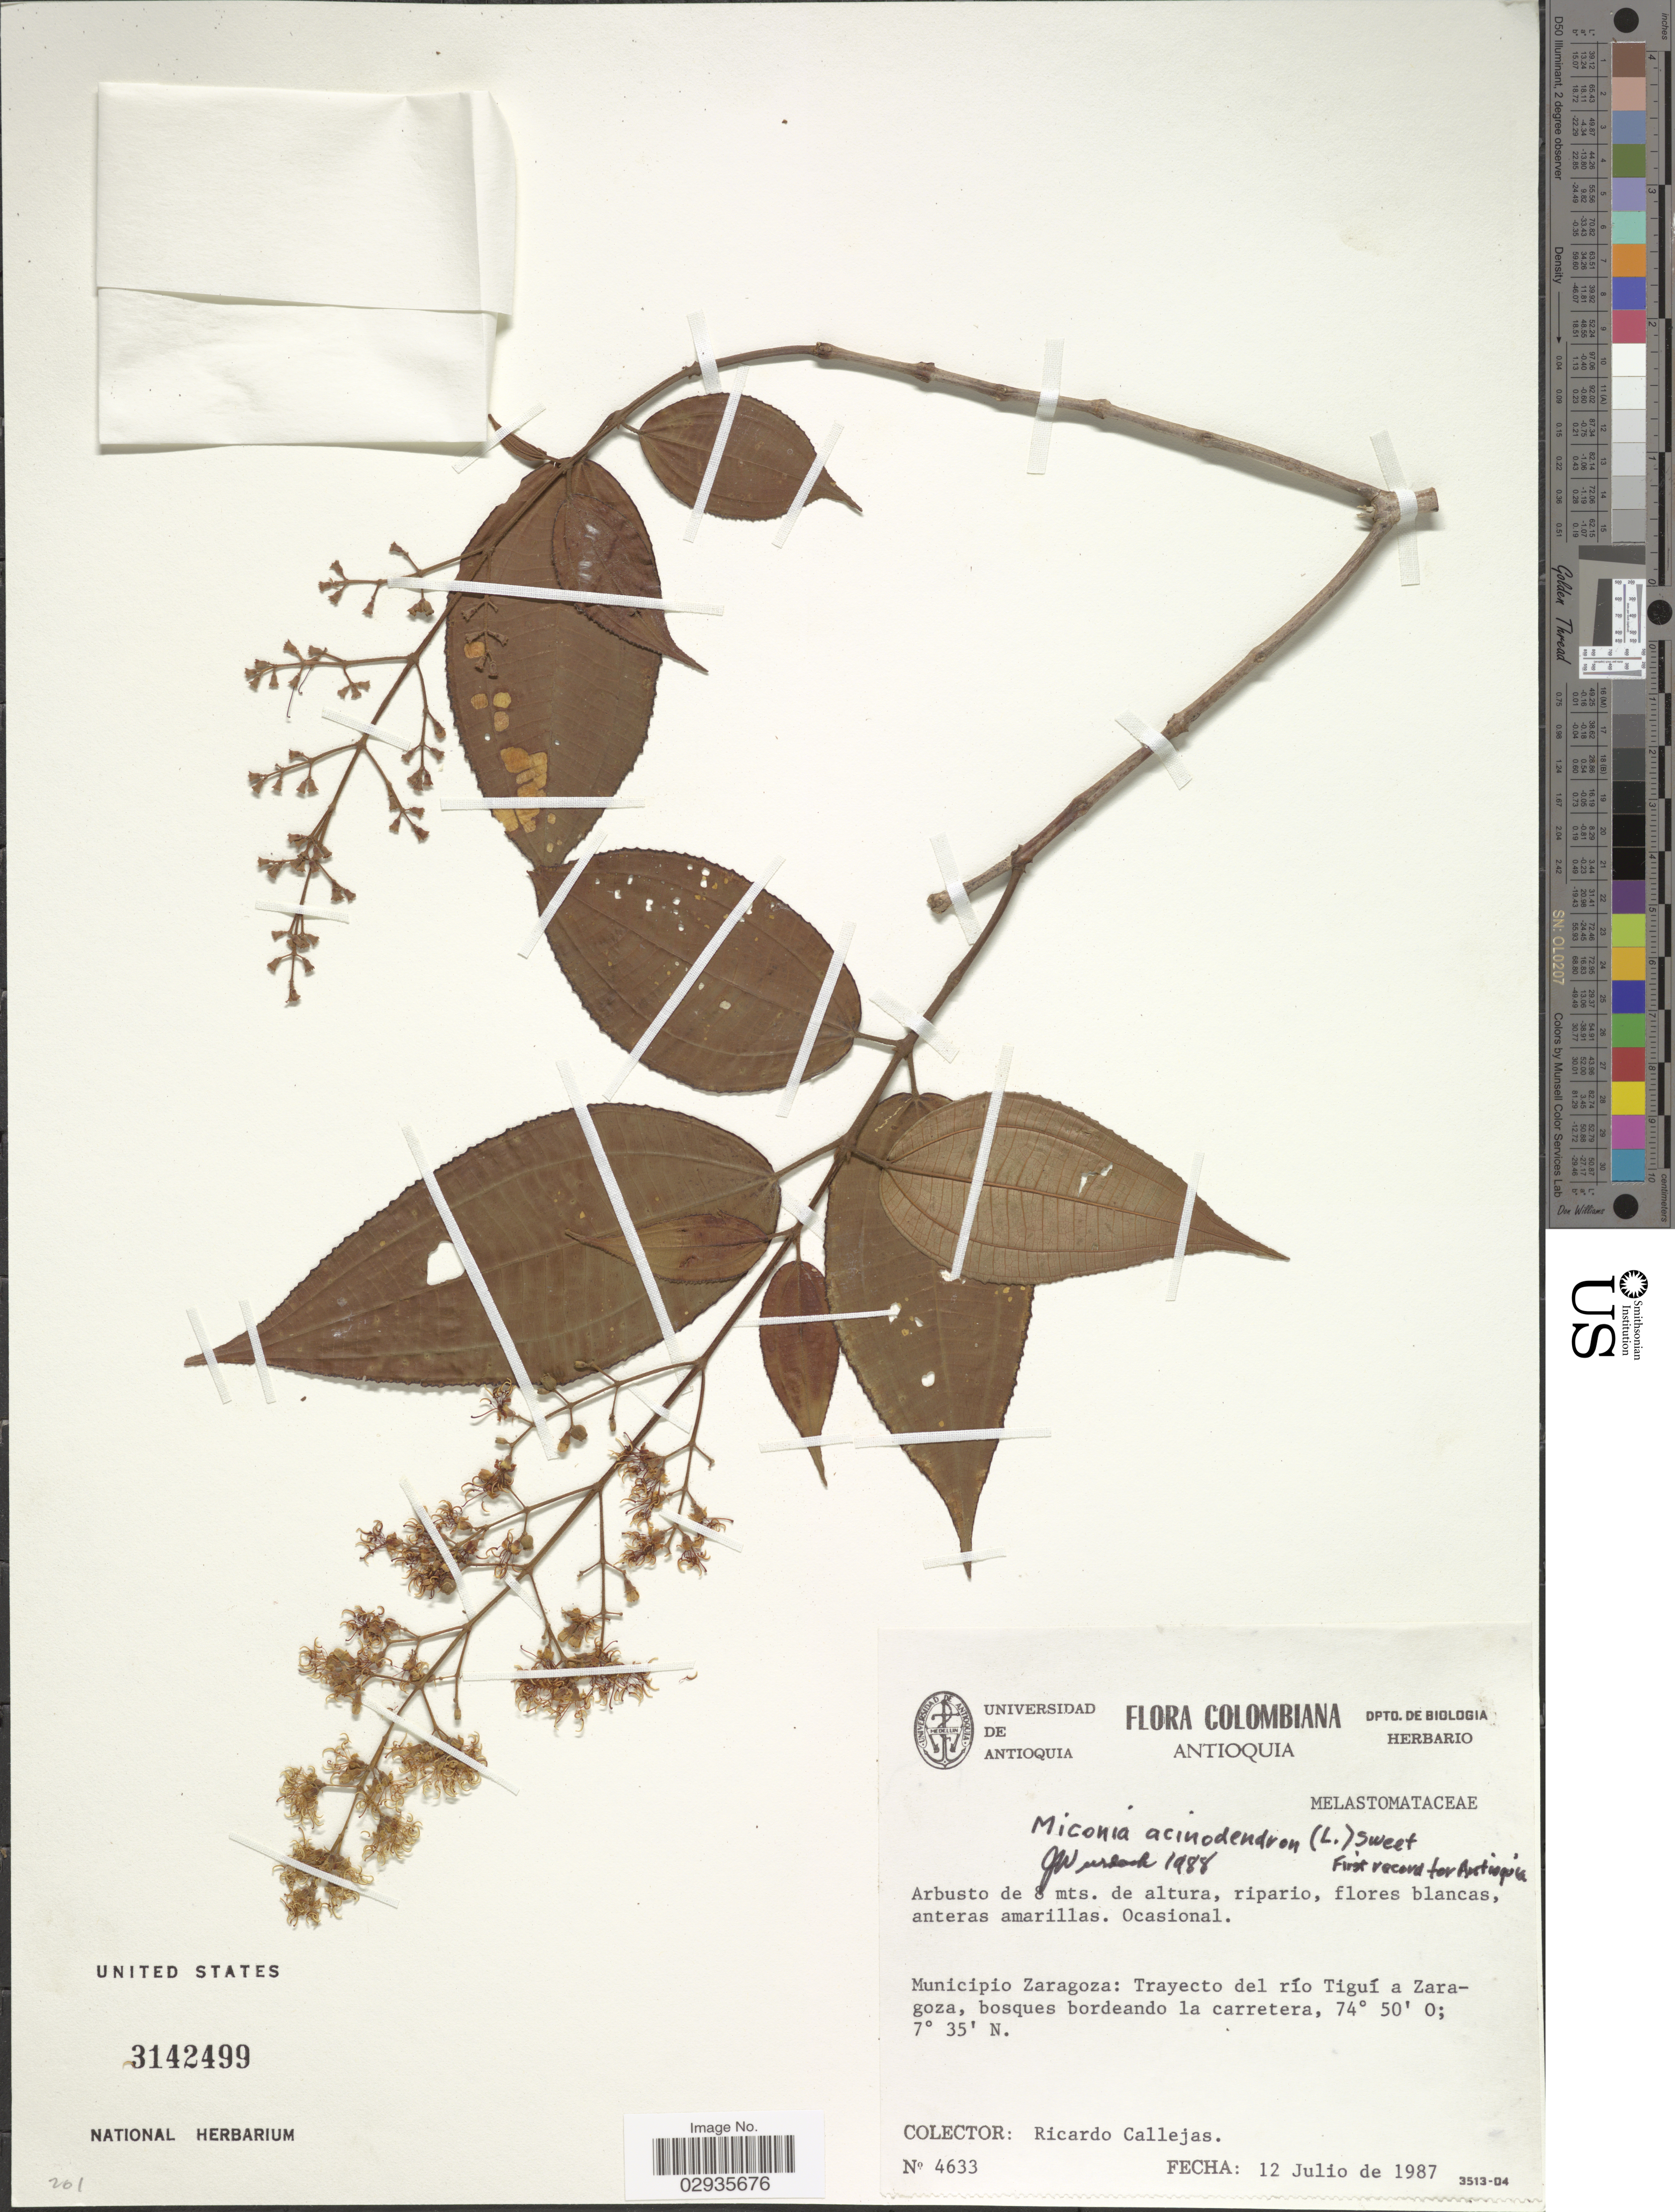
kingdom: Plantae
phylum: Tracheophyta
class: Magnoliopsida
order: Myrtales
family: Melastomataceae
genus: Miconia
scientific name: Miconia acinodendron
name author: (L.) Sweet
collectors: R. Callejas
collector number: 4633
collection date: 1987-07-12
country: Colombia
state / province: Antioquia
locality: Municipio Zaragoza: Trayecto del río Tiguí a Zaragoza.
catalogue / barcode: US 3142499